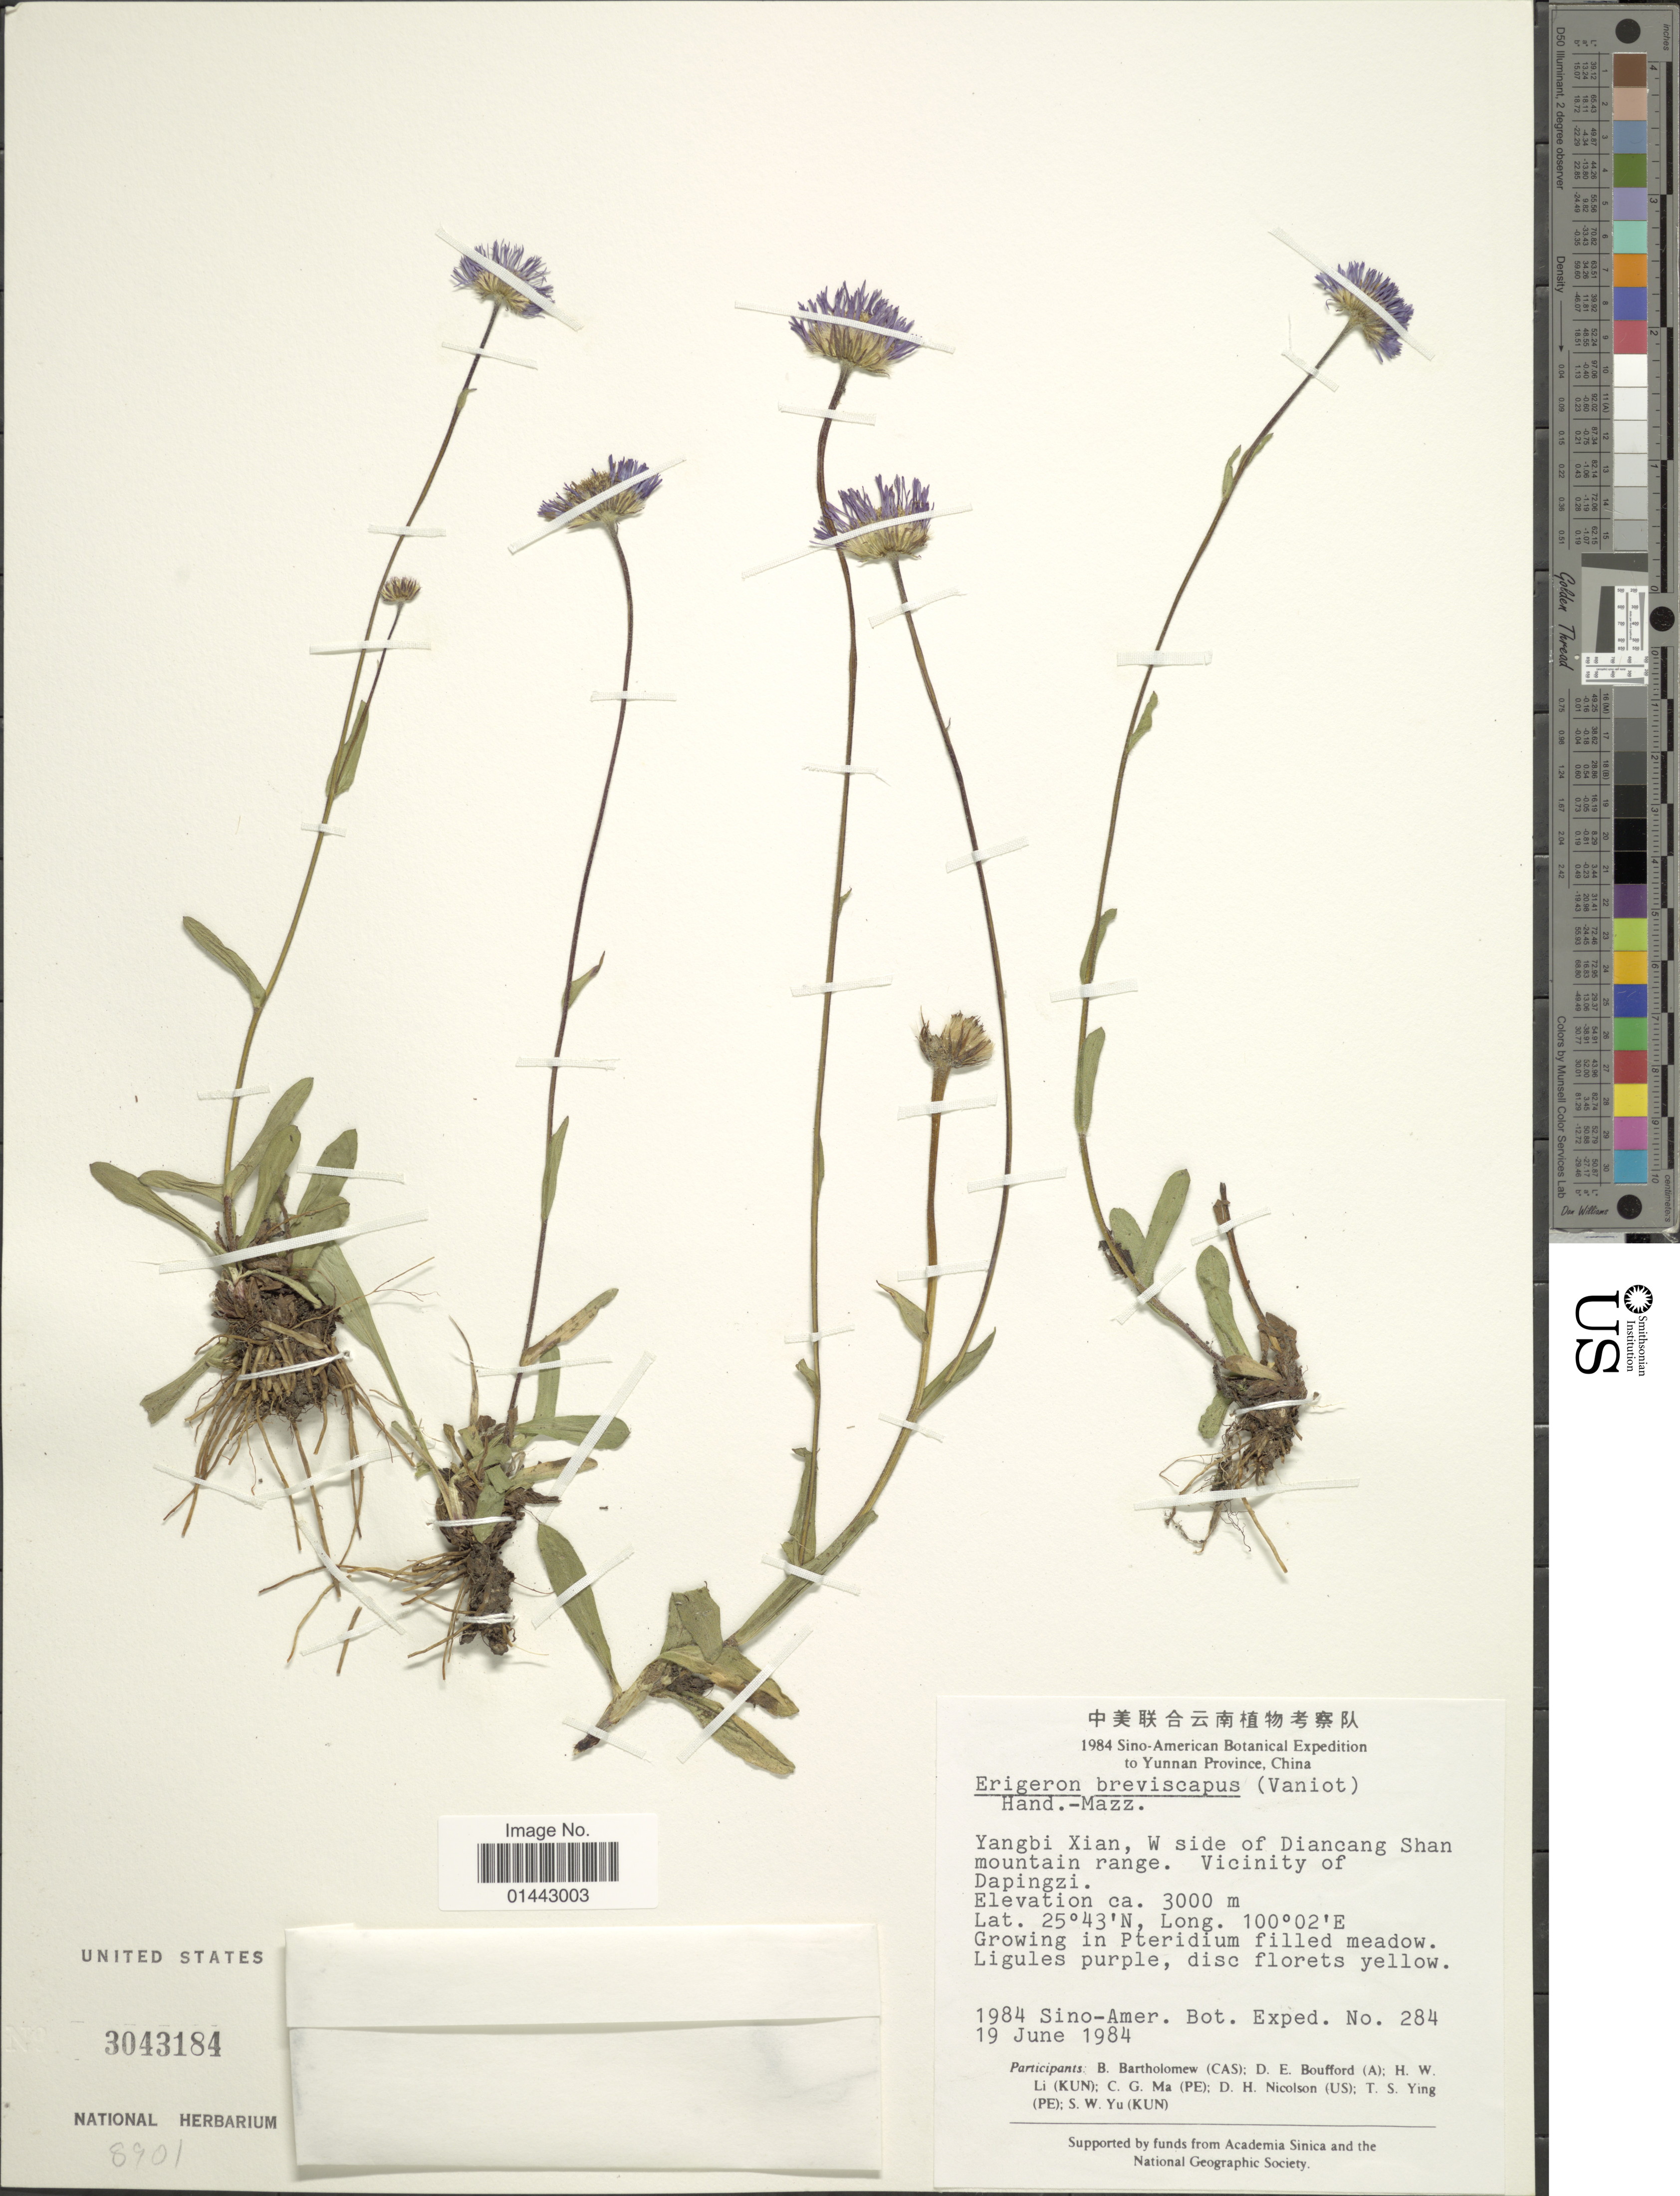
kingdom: Plantae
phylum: Tracheophyta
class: Magnoliopsida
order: Asterales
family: Asteraceae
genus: Erigeron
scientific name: Erigeron breviscapus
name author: (Vaniot) Hand.-Mazz.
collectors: Sino-Amer. Bot. Exped. 1984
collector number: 284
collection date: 1984-06-19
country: China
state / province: Yunnan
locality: Yangbi Xian, W side of Diancang Shan mountain range, vicinity of Dapingzi.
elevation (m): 3000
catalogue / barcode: US 3043184